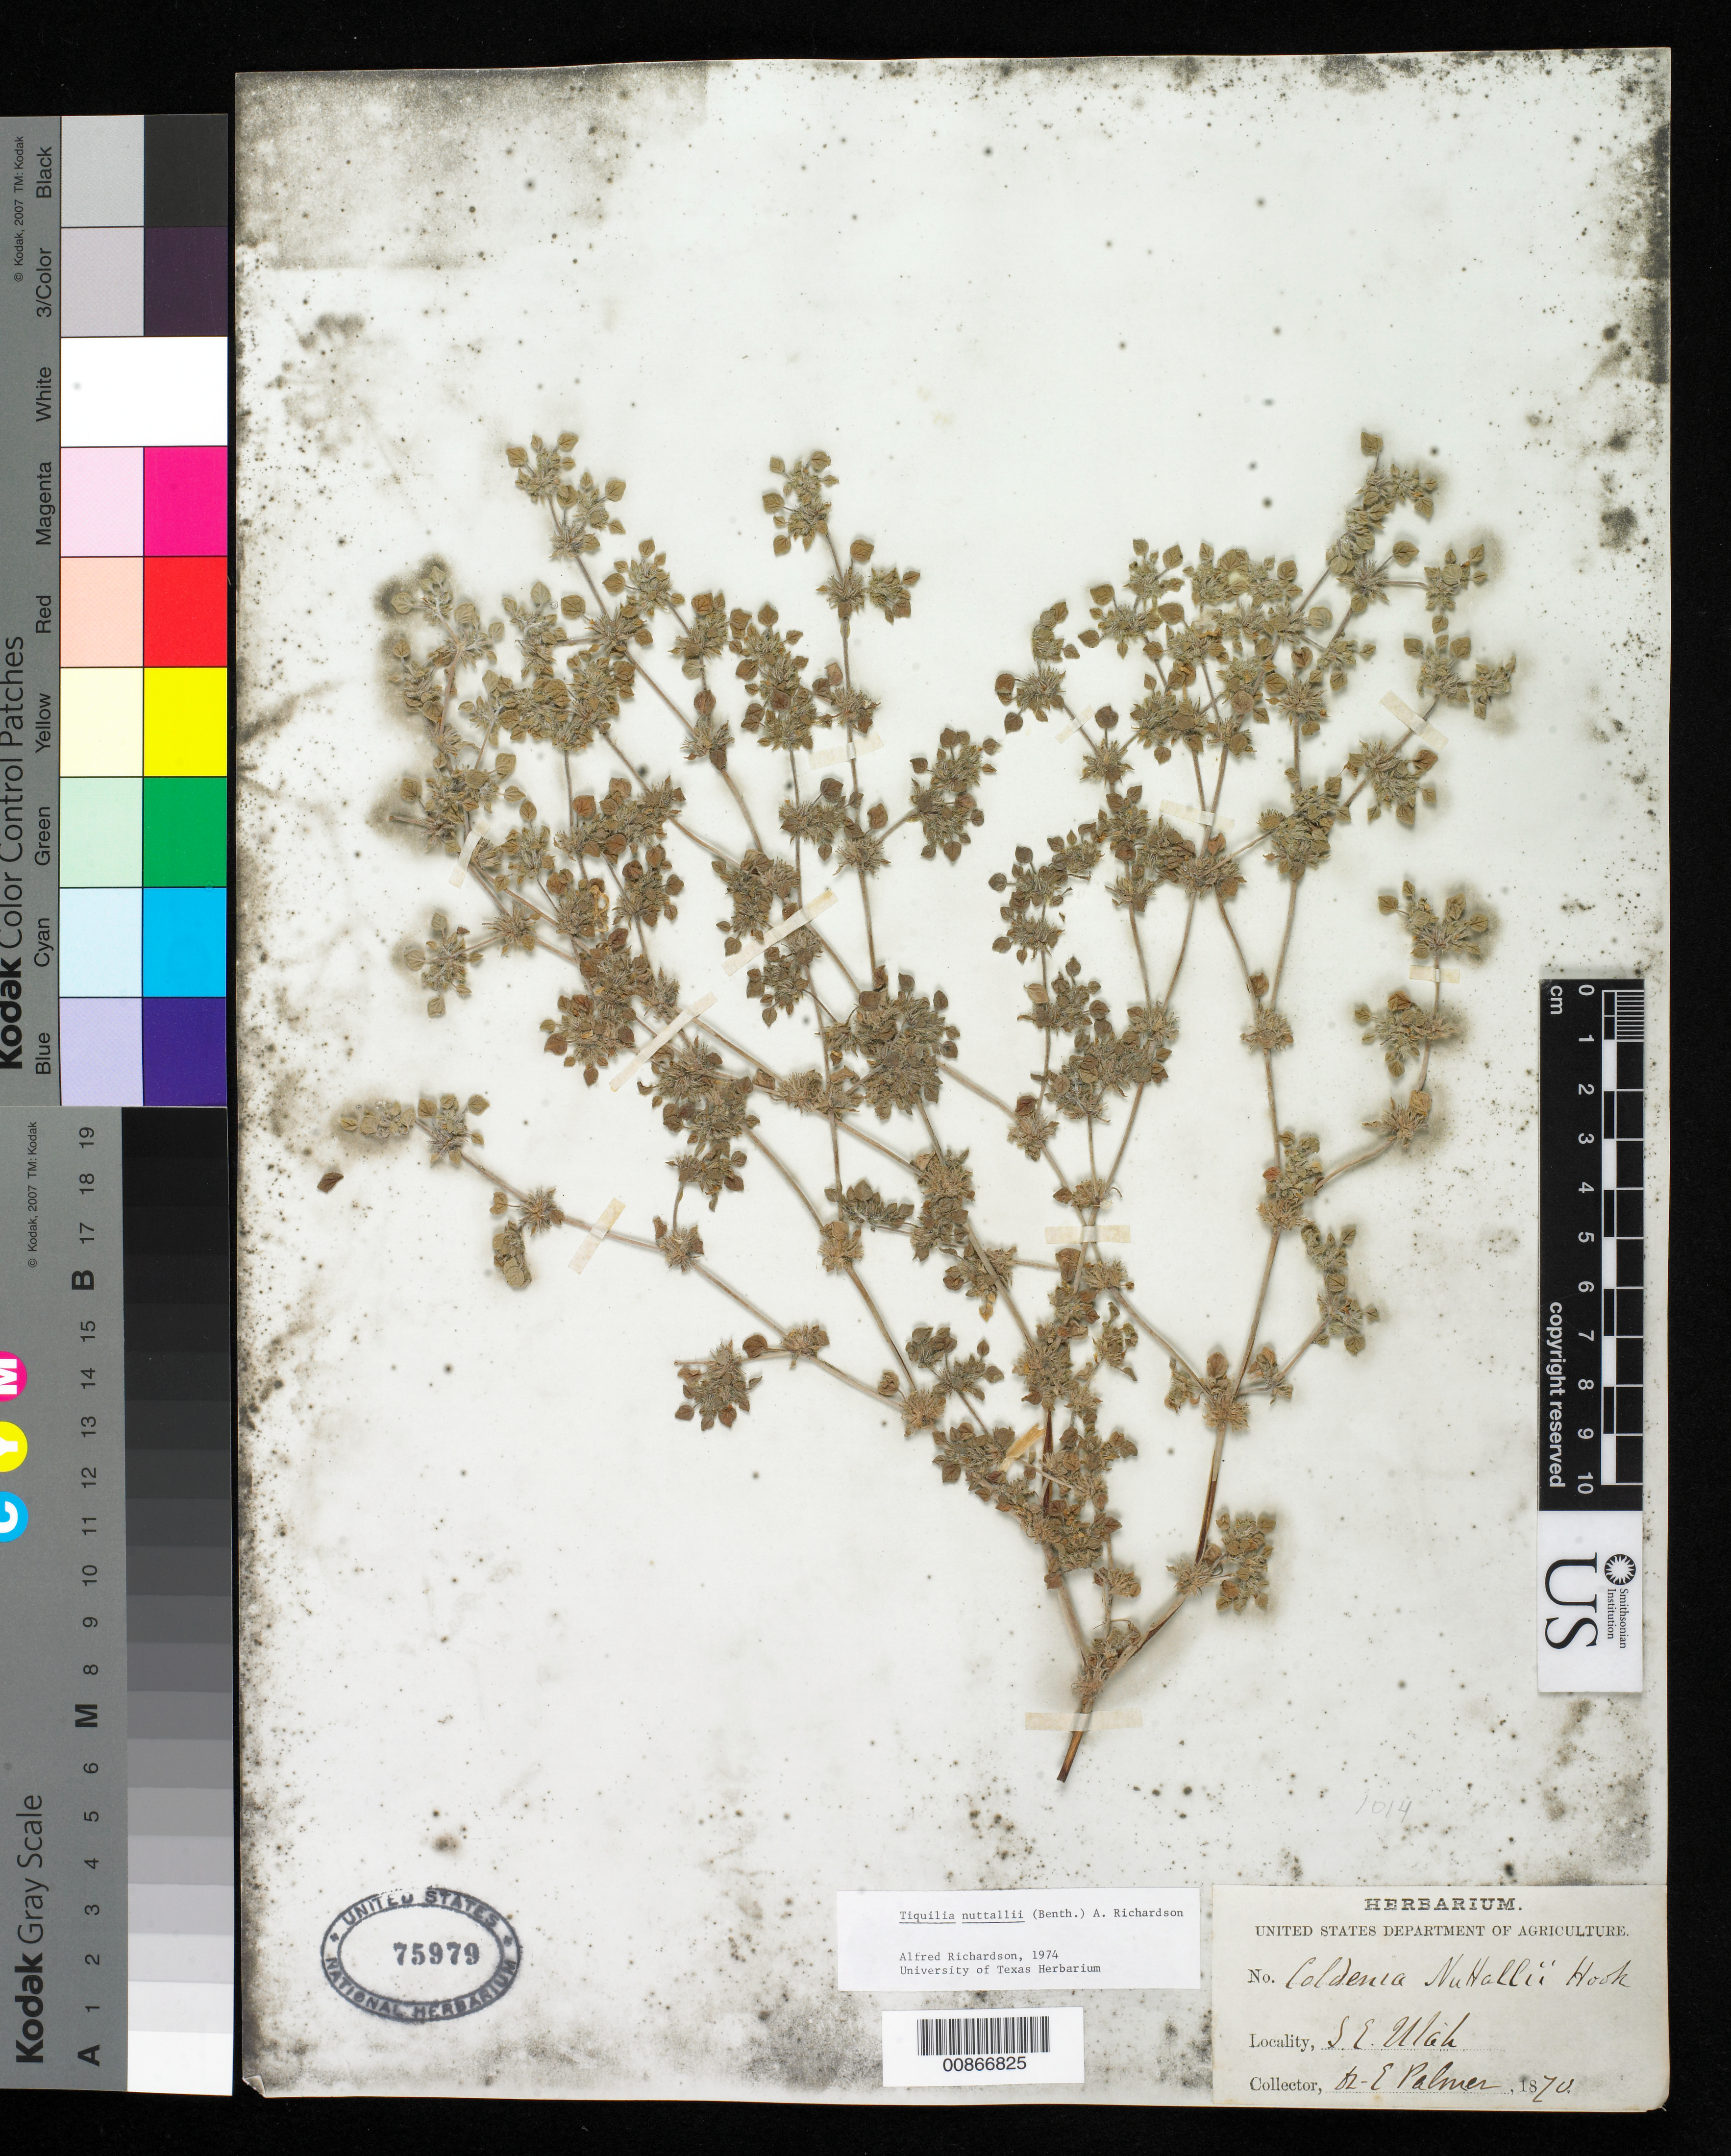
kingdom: Plantae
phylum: Tracheophyta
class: Magnoliopsida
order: Boraginales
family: Ehretiaceae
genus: Tiquilia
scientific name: Tiquilia nuttallii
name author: (Hook.) A.T. Richardson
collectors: E. Palmer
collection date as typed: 1870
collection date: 1870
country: United States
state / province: Utah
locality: SE Utah.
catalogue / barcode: US 75979